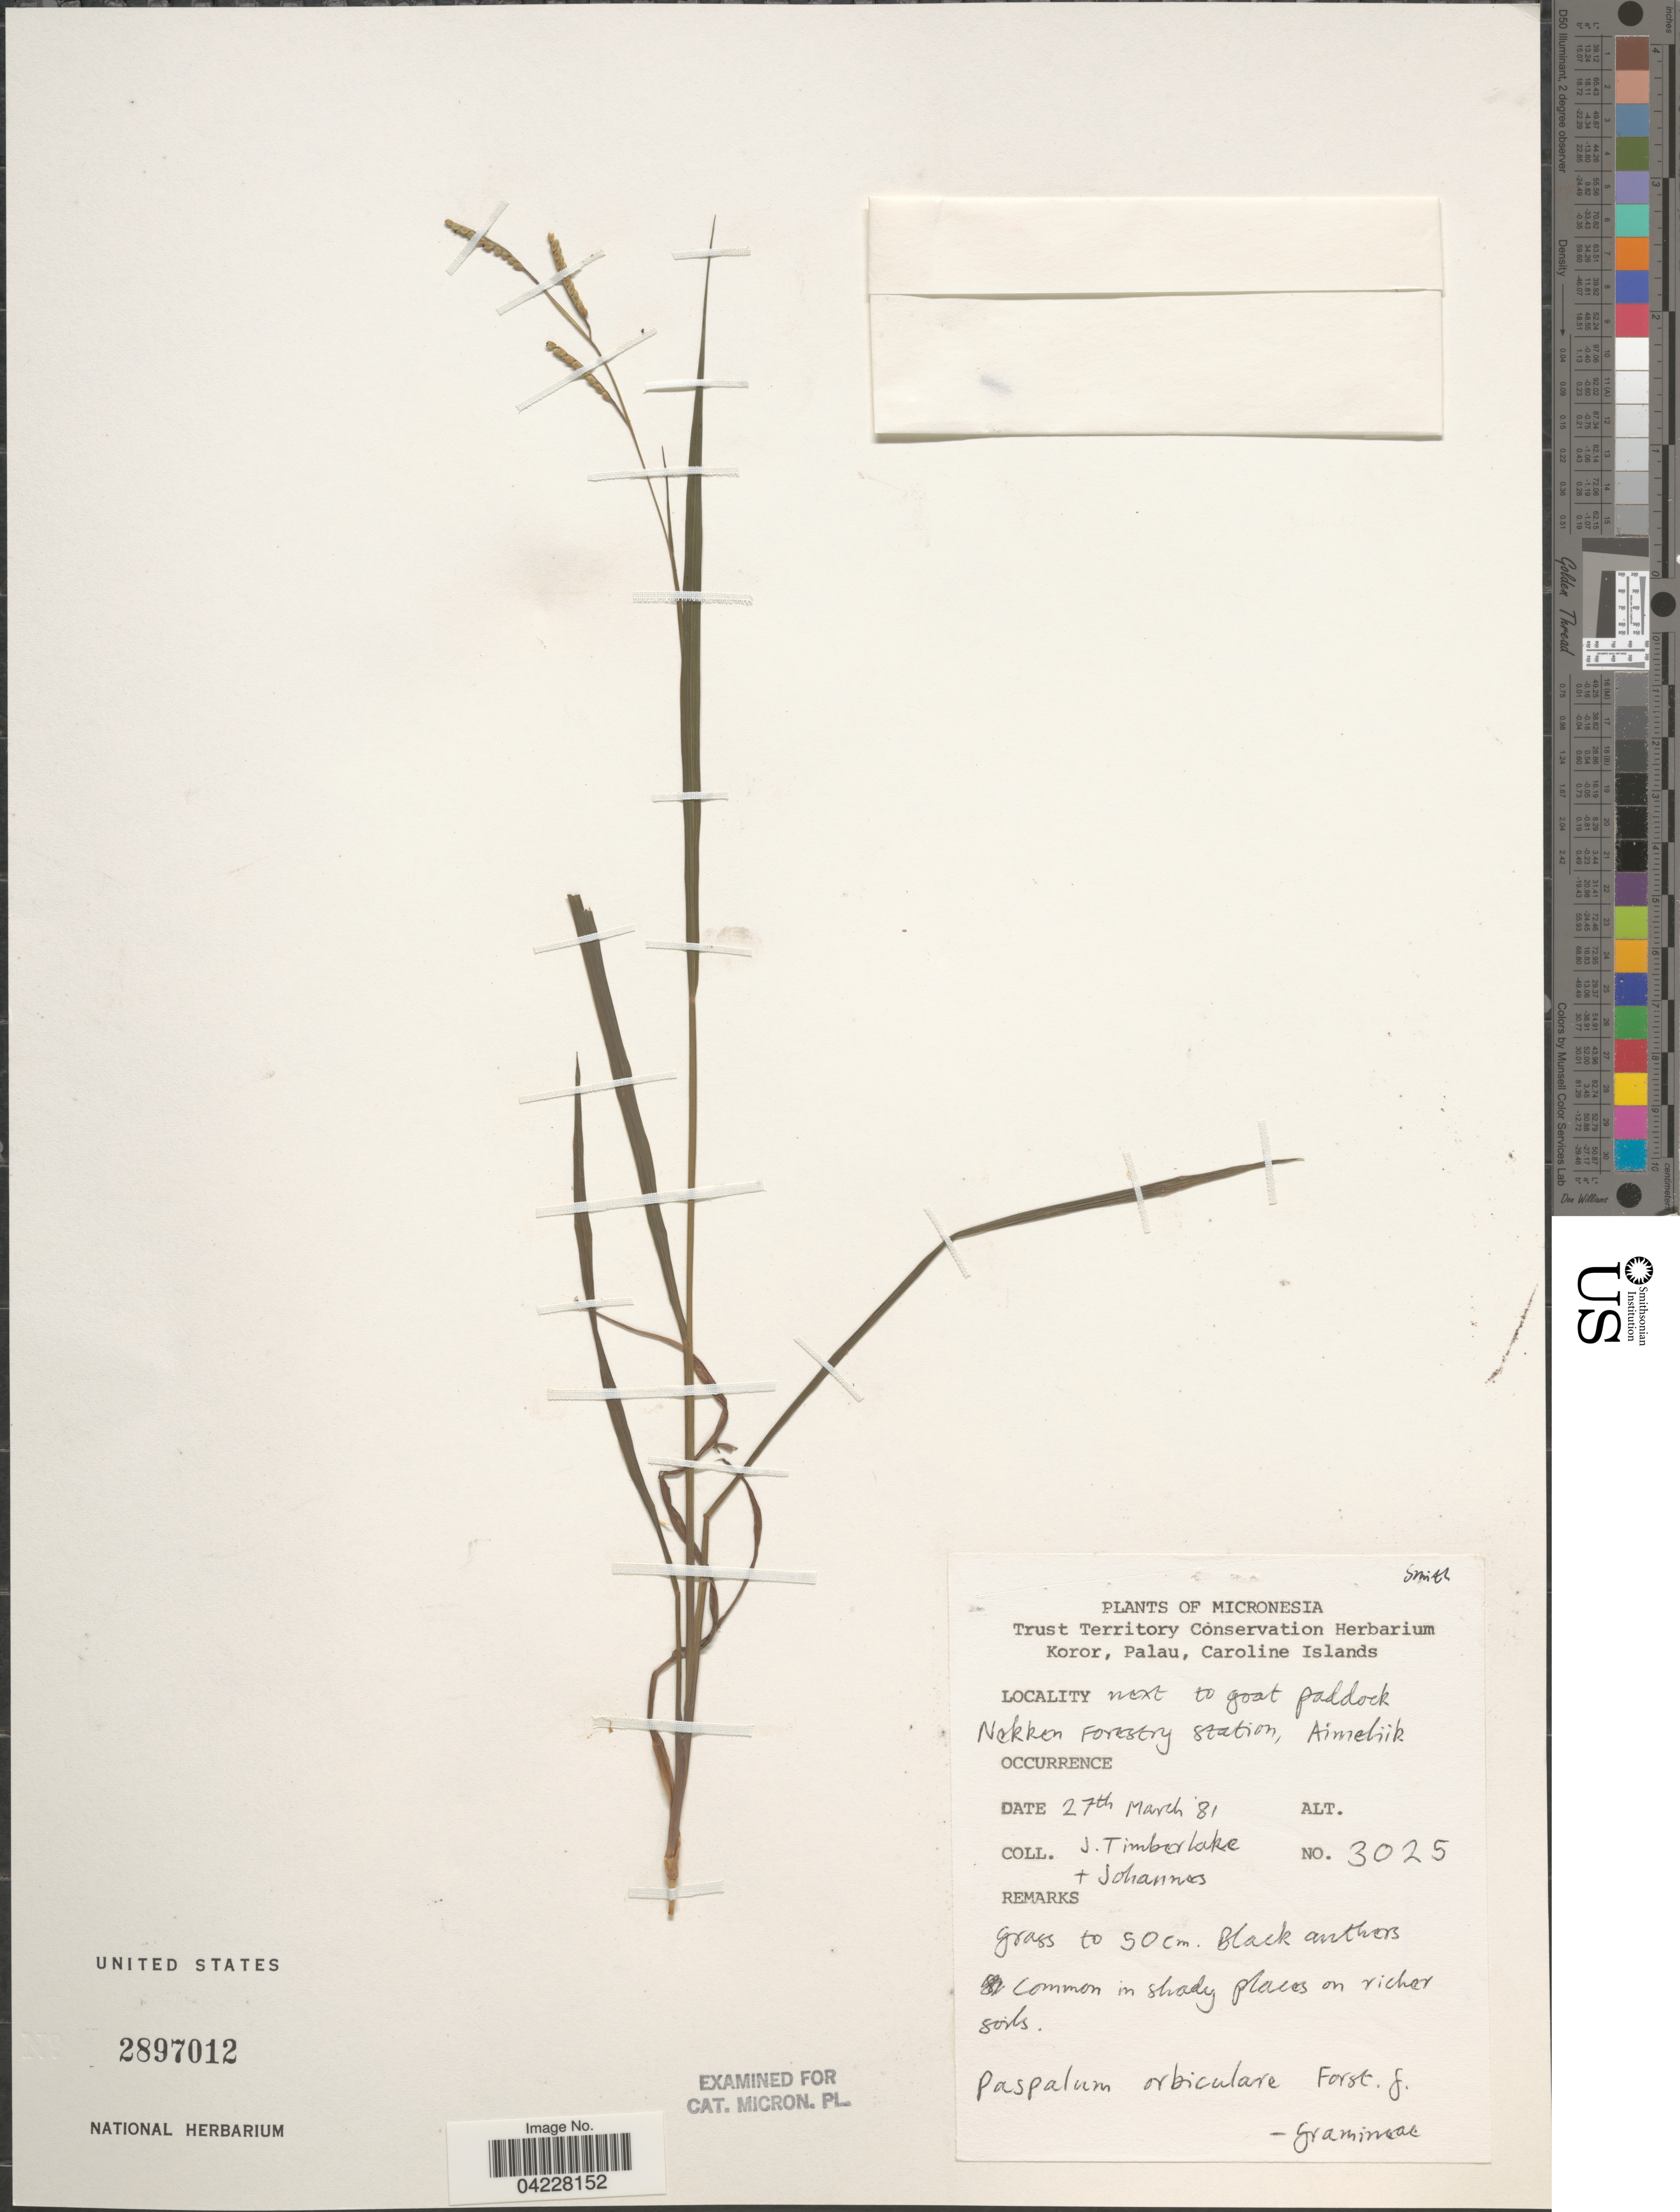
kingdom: Plantae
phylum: Tracheophyta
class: Liliopsida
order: Poales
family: Poaceae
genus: Paspalum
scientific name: Paspalum orbiculare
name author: G. Forst.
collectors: J. Timberlake & -. Johannes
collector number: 3025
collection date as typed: Transcribed d/m/y: 27/3/81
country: Palau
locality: Next to goat paddock. Nekken Forestry Station, Aimeliik.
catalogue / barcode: US 2897012